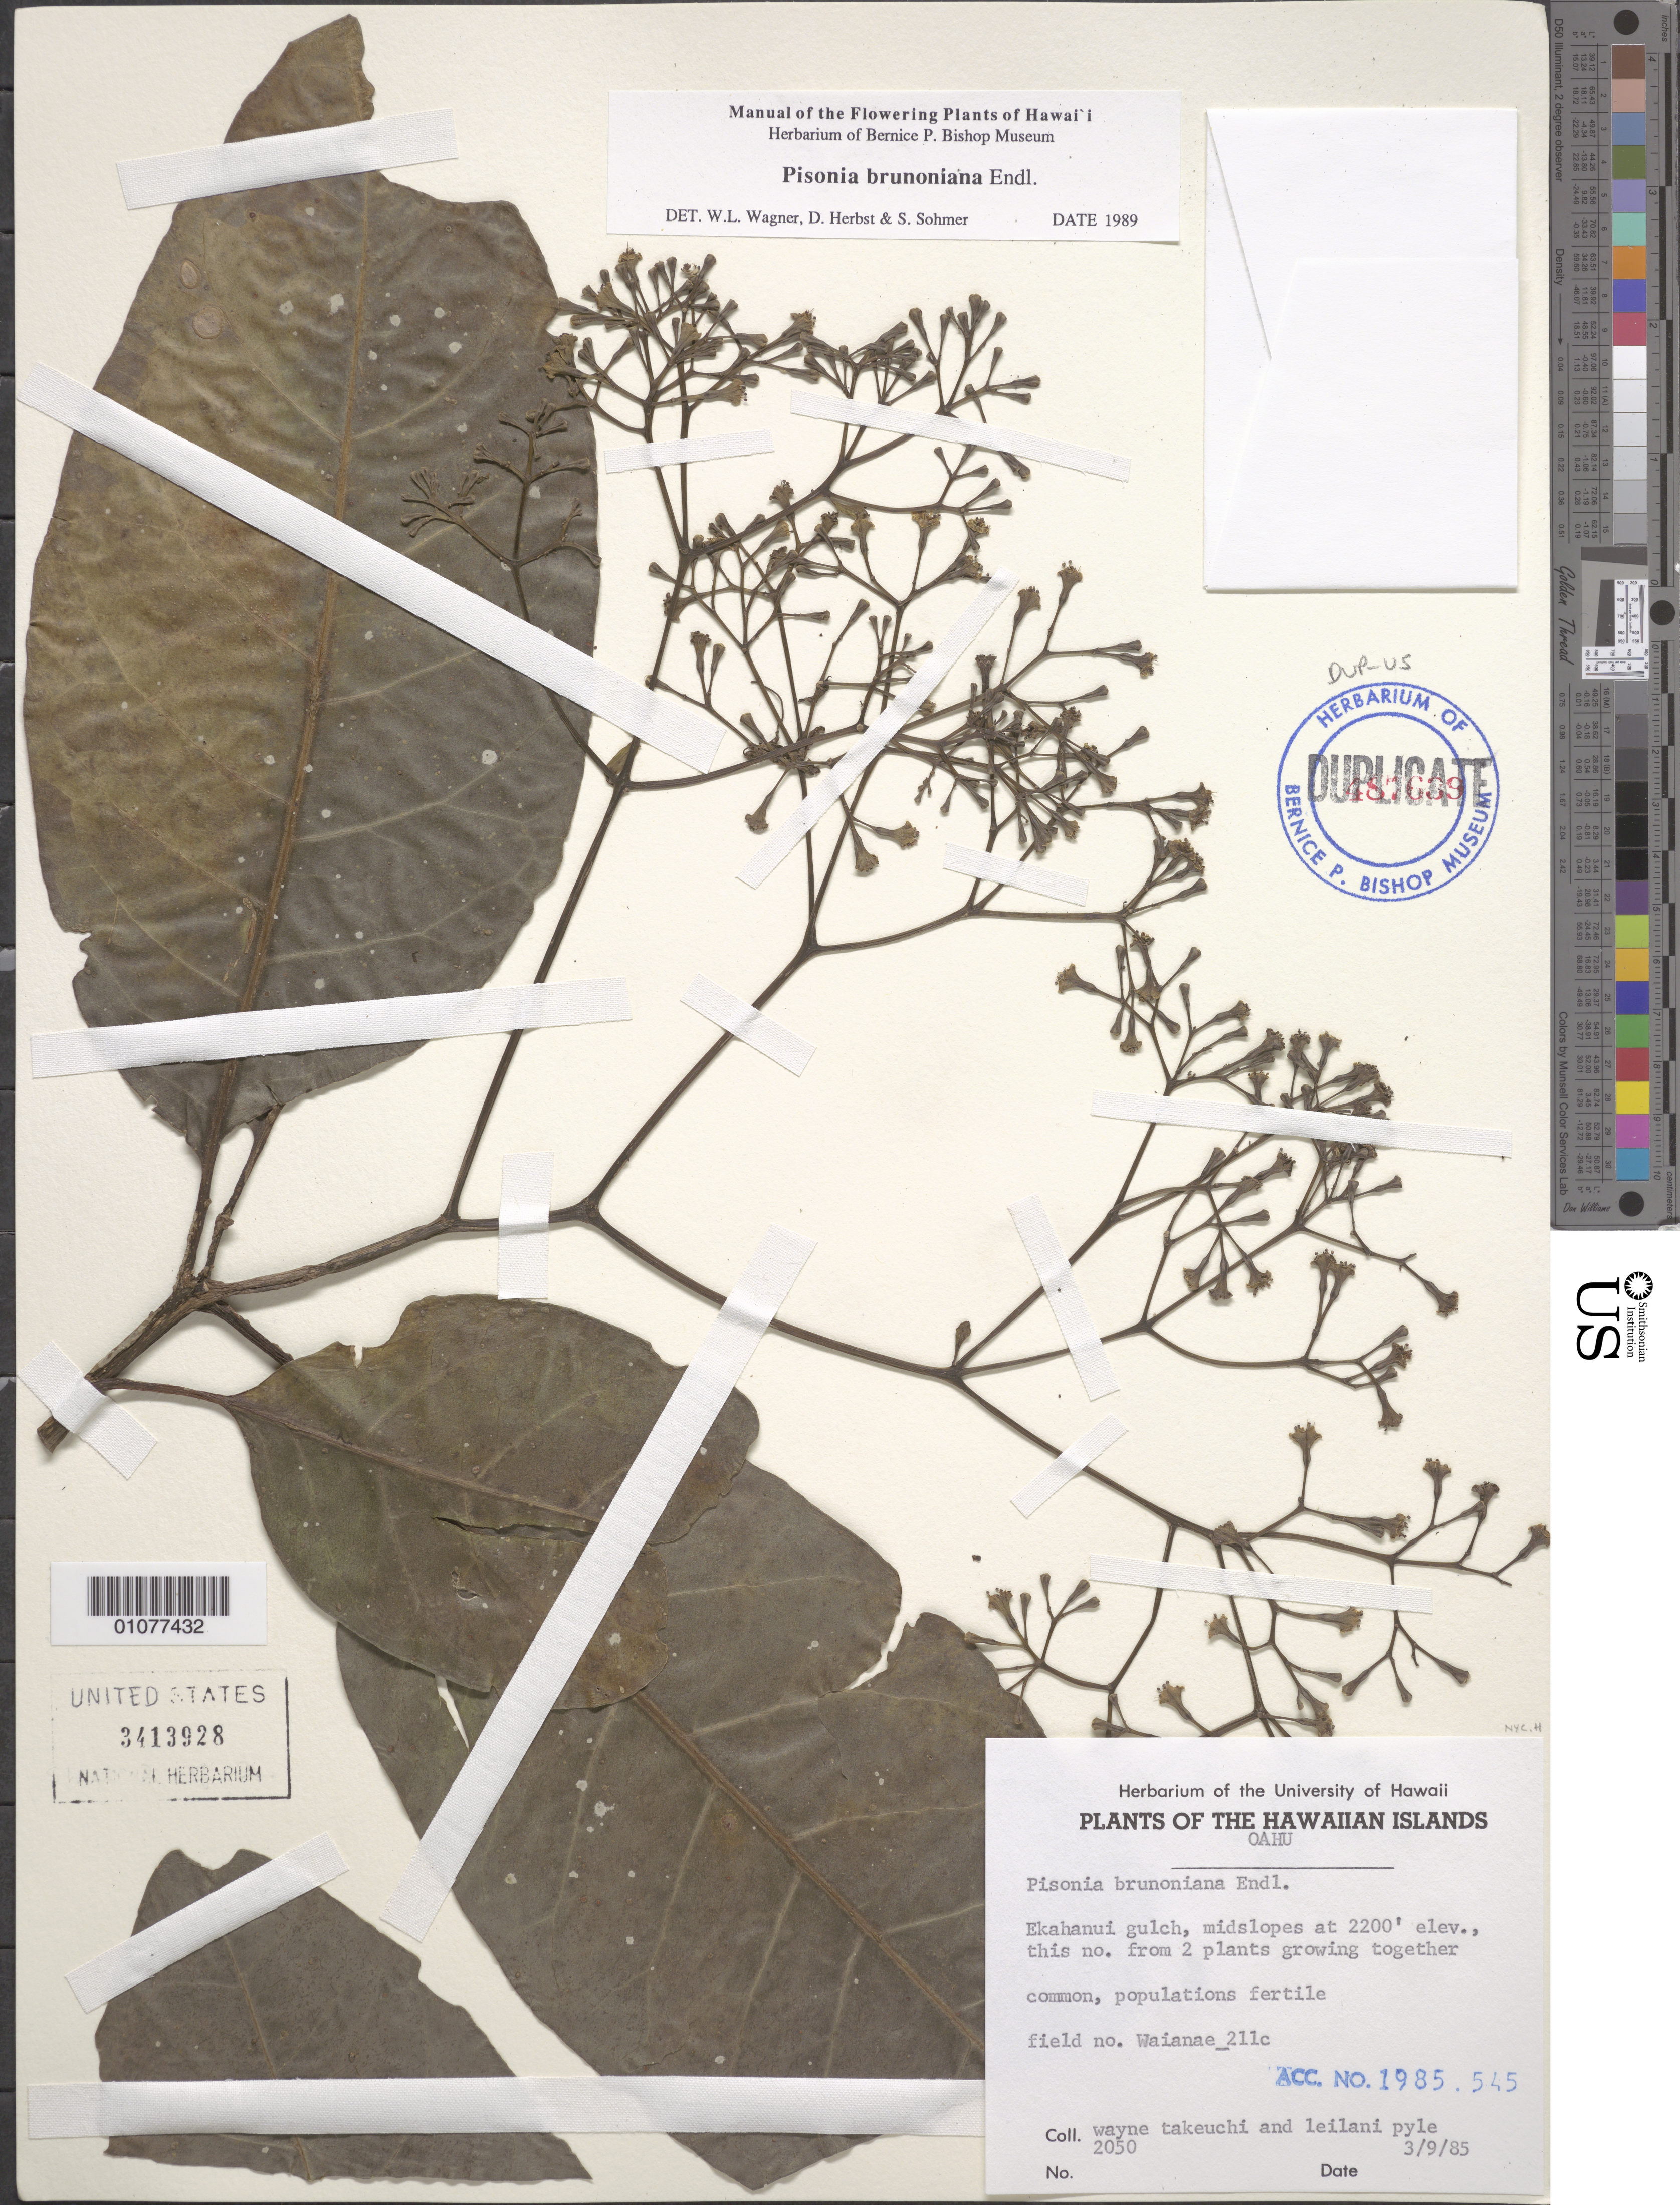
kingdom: Plantae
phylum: Tracheophyta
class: Magnoliopsida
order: Caryophyllales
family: Nyctaginaceae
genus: Ceodes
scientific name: Ceodes brunoniana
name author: (Endl.) Skottsb.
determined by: Wagner, W. L., (BOT), Smithsonian Institution - National Museum of Natural History (UNITED STATES)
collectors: W. N. Takeuchi & L. Pyle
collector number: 2050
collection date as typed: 3/9/85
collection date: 1985-03-09 or 1985-09-03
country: United States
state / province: Hawaii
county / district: Honolulu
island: Oahu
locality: Ekahanui gulch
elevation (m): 671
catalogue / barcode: US 3413928